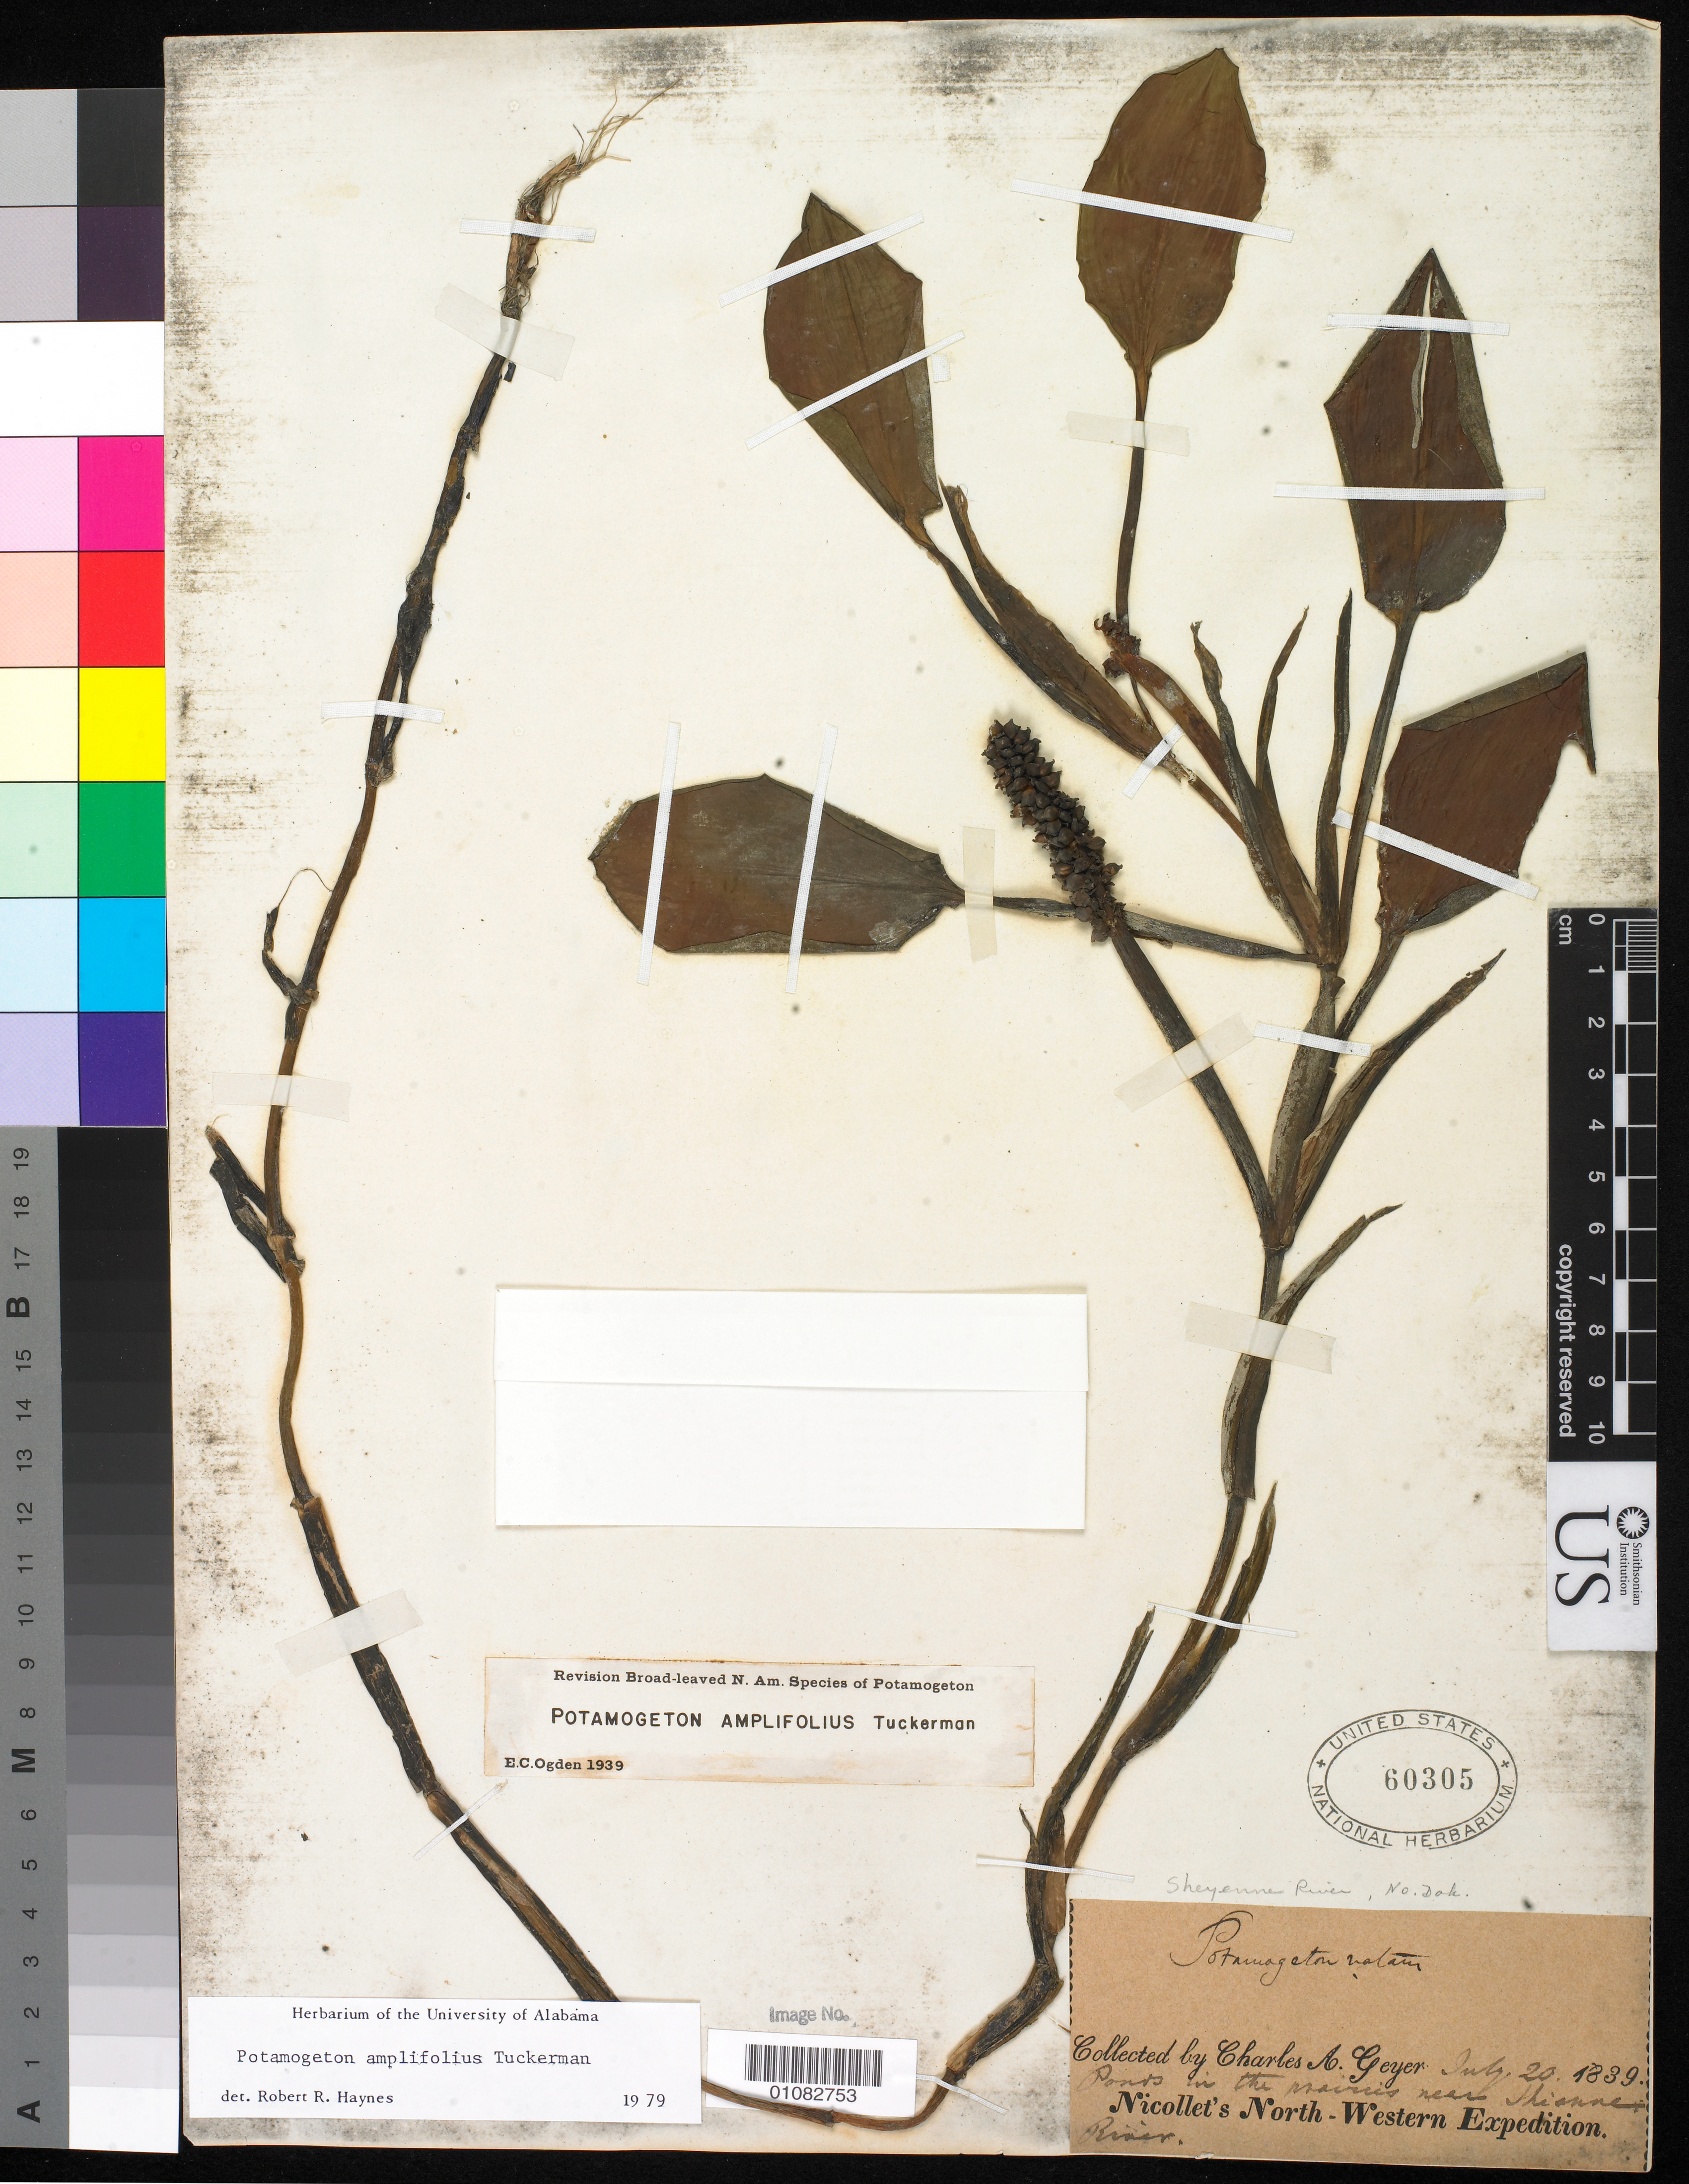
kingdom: Plantae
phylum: Tracheophyta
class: Liliopsida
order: Alismatales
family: Potamogetonaceae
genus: Potamogeton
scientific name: Potamogeton amplifolius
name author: Tuckerm.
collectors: C. A. Geyer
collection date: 1839-07-20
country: United States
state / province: North Dakota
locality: near Sheyenne River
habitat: Ponds near river.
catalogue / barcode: US 60305